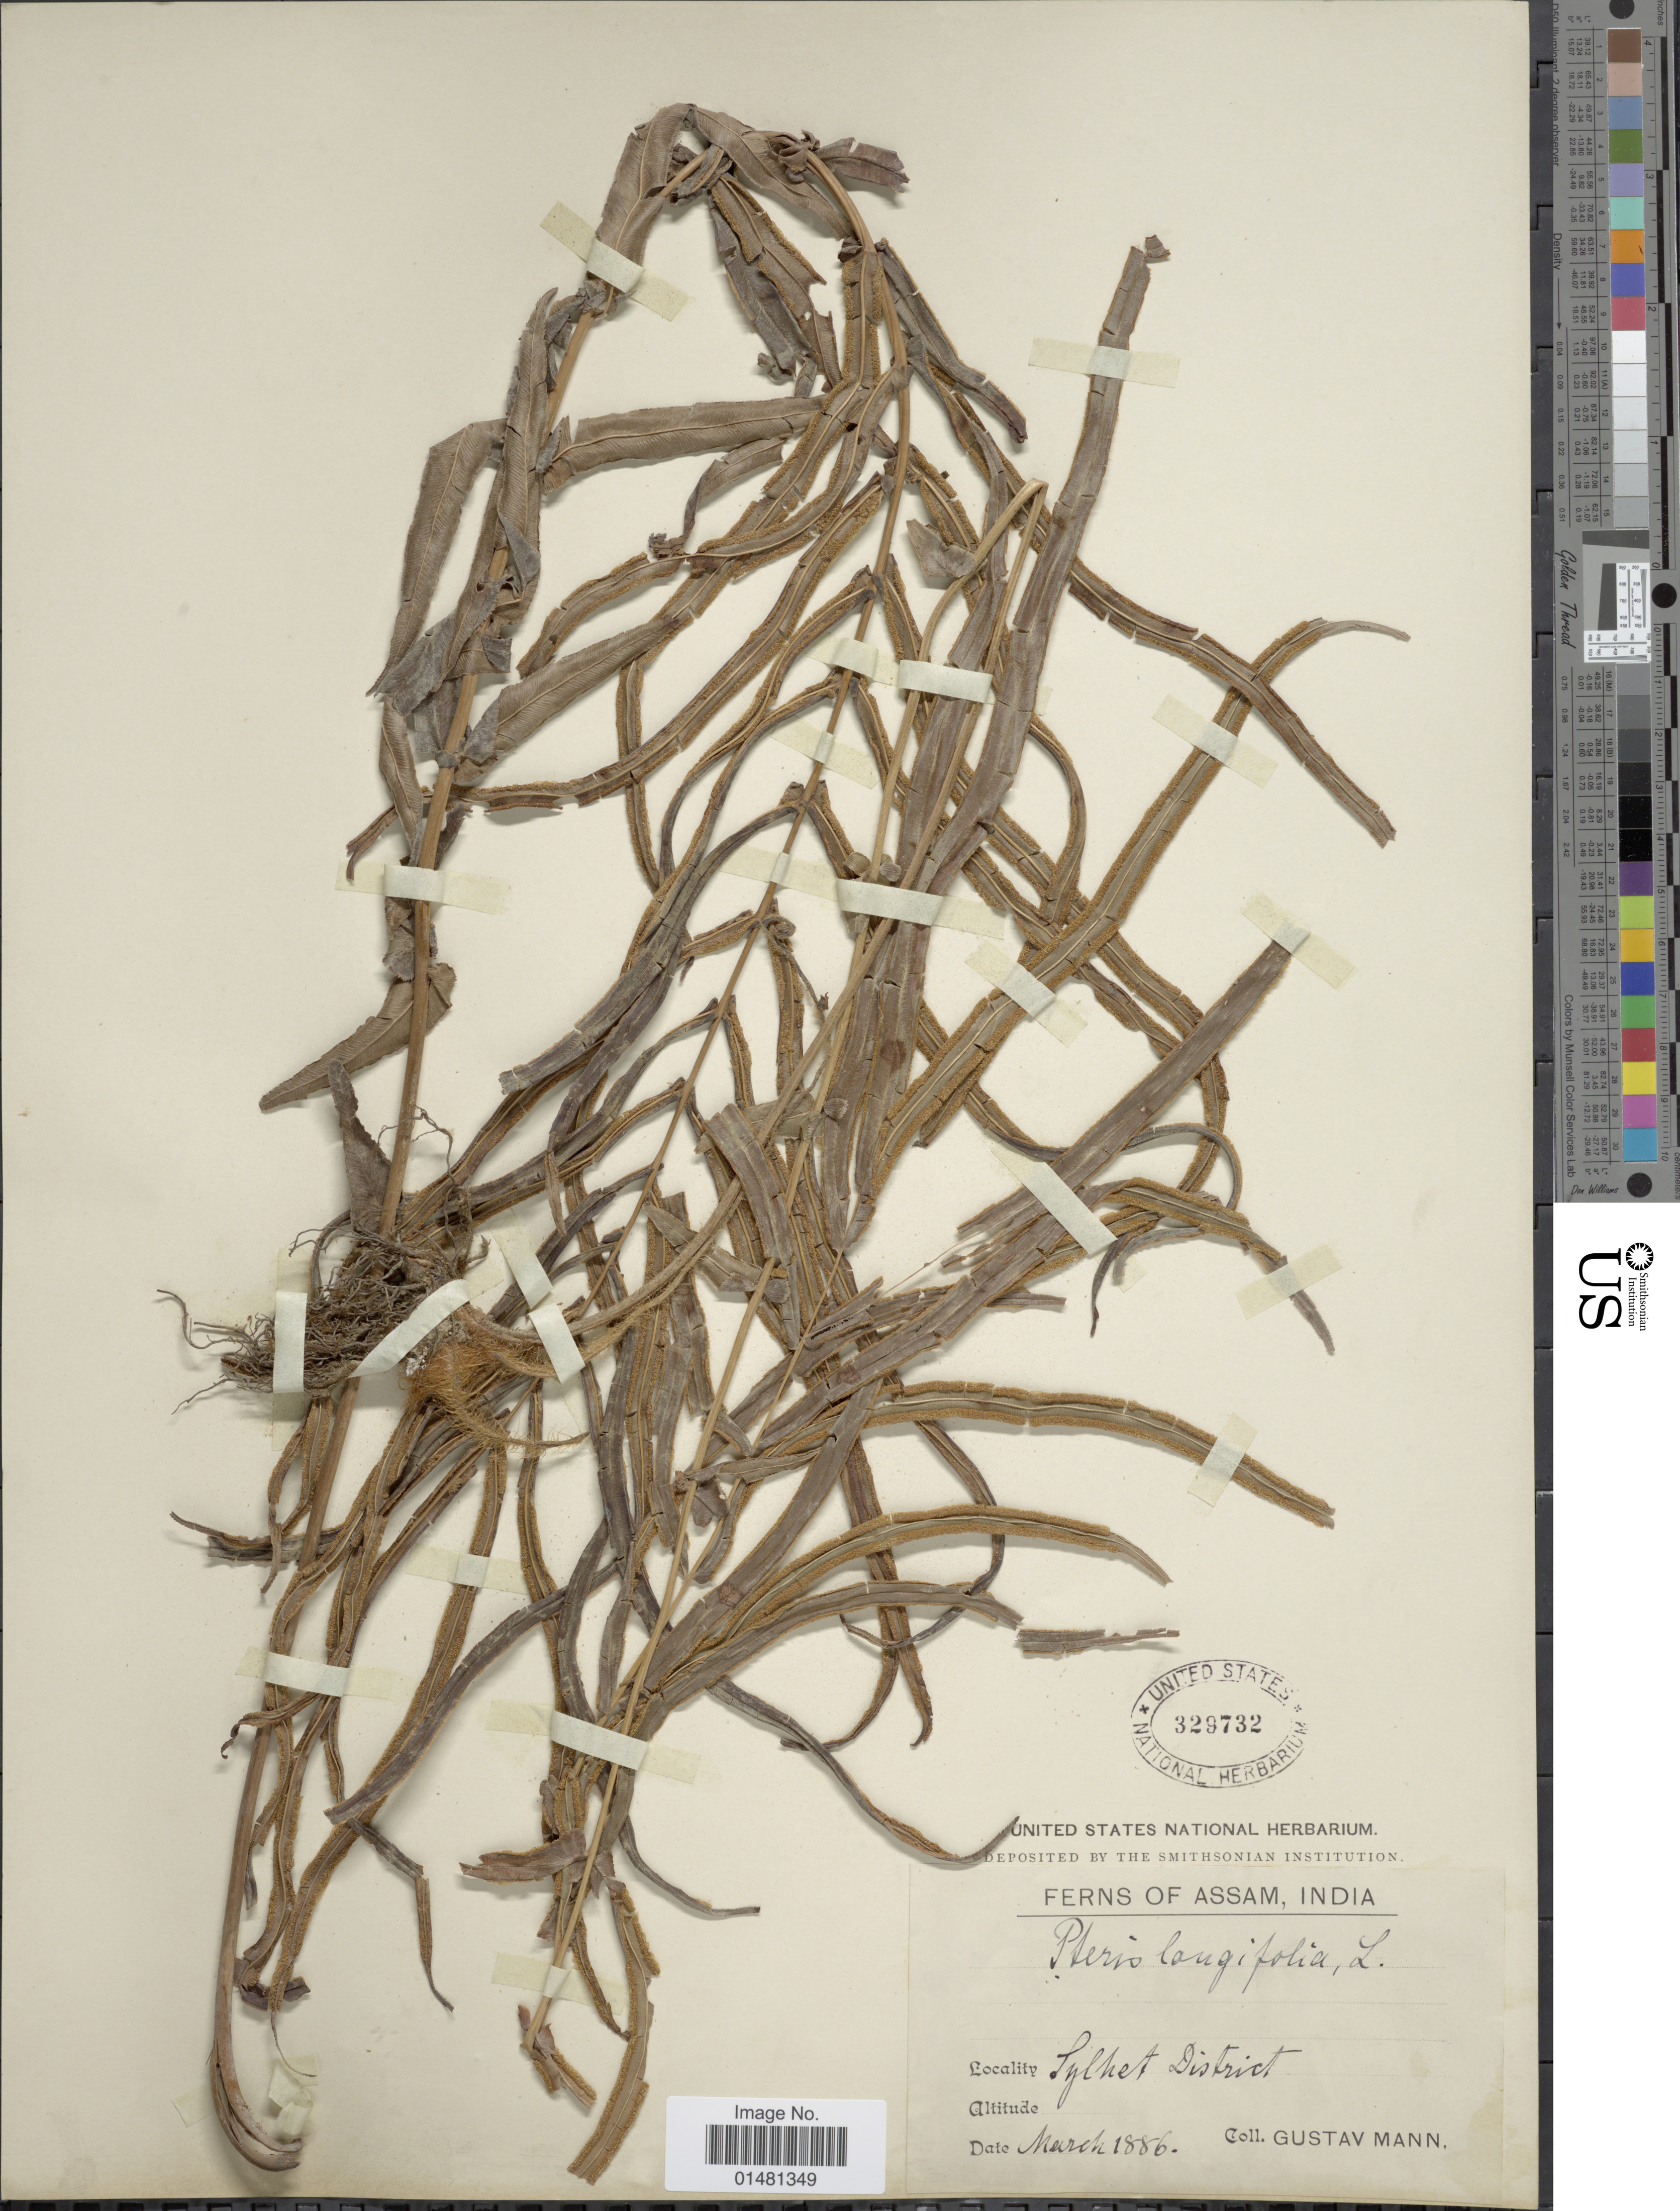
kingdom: Plantae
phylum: Tracheophyta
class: Polypodiopsida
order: Polypodiales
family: Pteridaceae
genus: Pteris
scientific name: Pteris vittata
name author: L.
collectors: G. Mann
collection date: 1886-03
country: Bangladesh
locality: Assam. Sylhet District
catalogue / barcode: US 329732